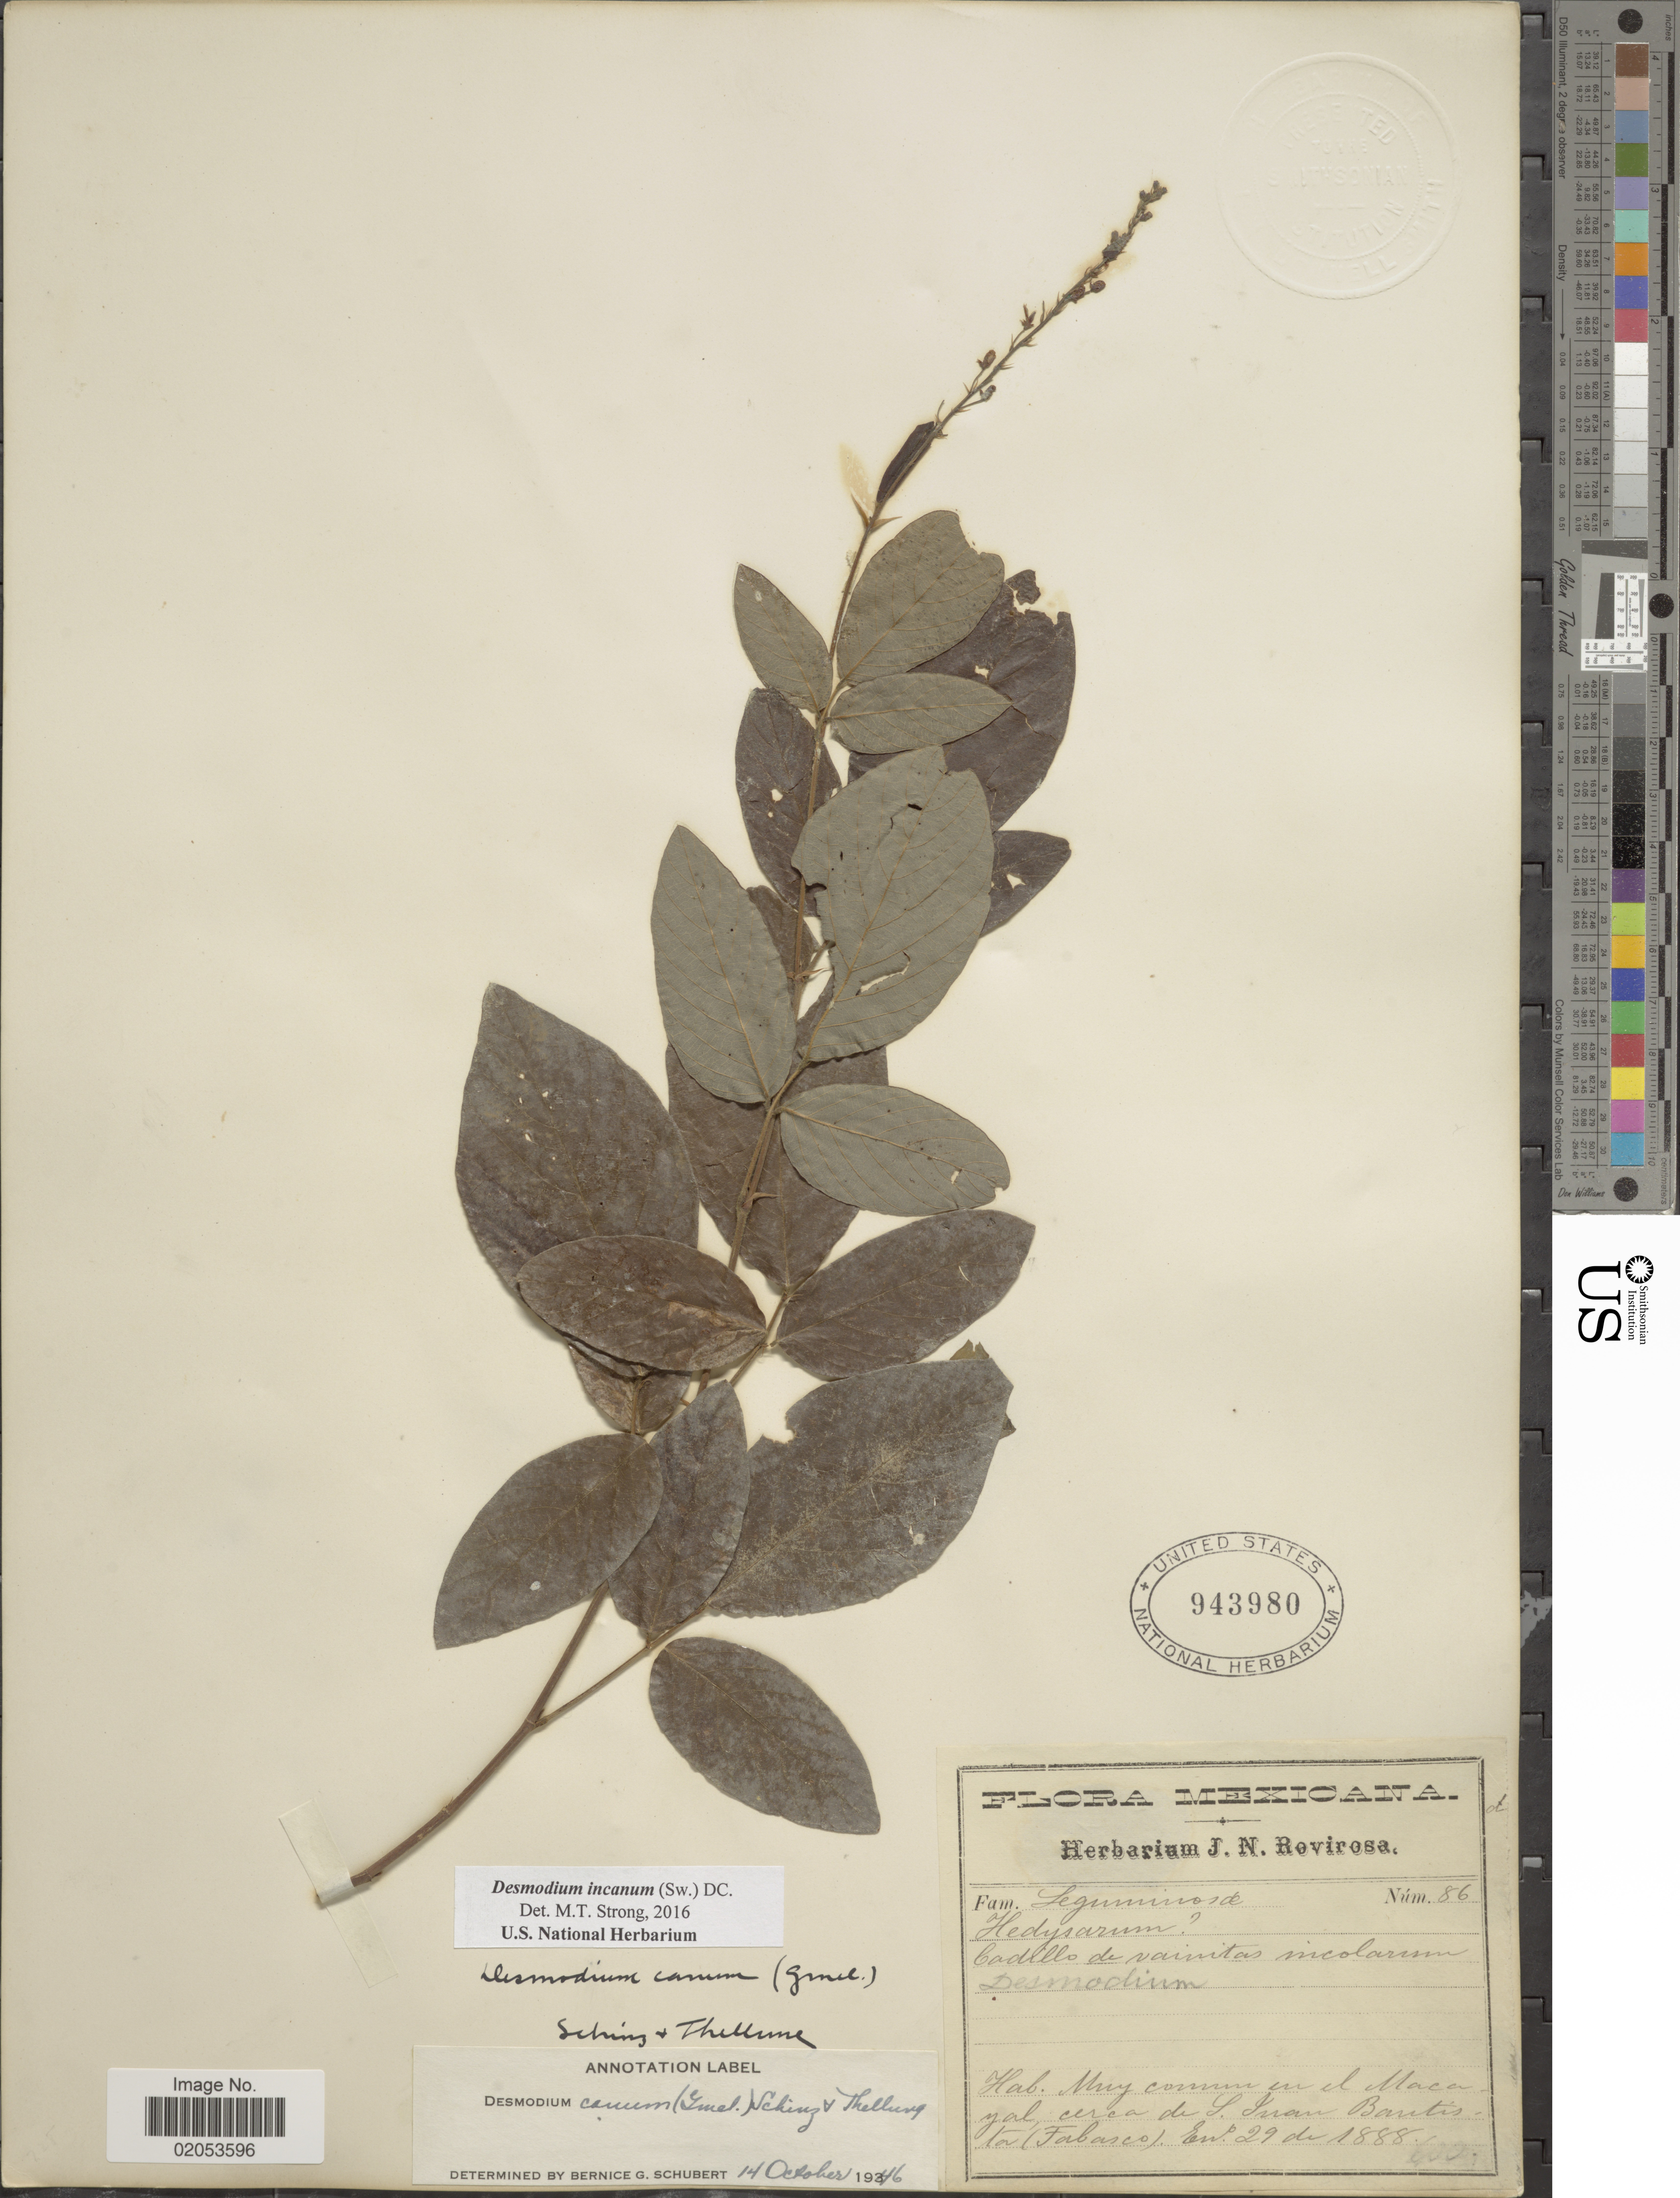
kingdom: Plantae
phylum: Tracheophyta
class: Magnoliopsida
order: Fabales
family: Fabaceae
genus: Desmodium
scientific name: Desmodium incanum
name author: (Sw.) DC.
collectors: ex herb. J. N. Rovirosa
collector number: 86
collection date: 1888-01-29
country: Mexico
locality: En el Macayal, cerca de S. Juan Bautista (Tabasco)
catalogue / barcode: US 943980